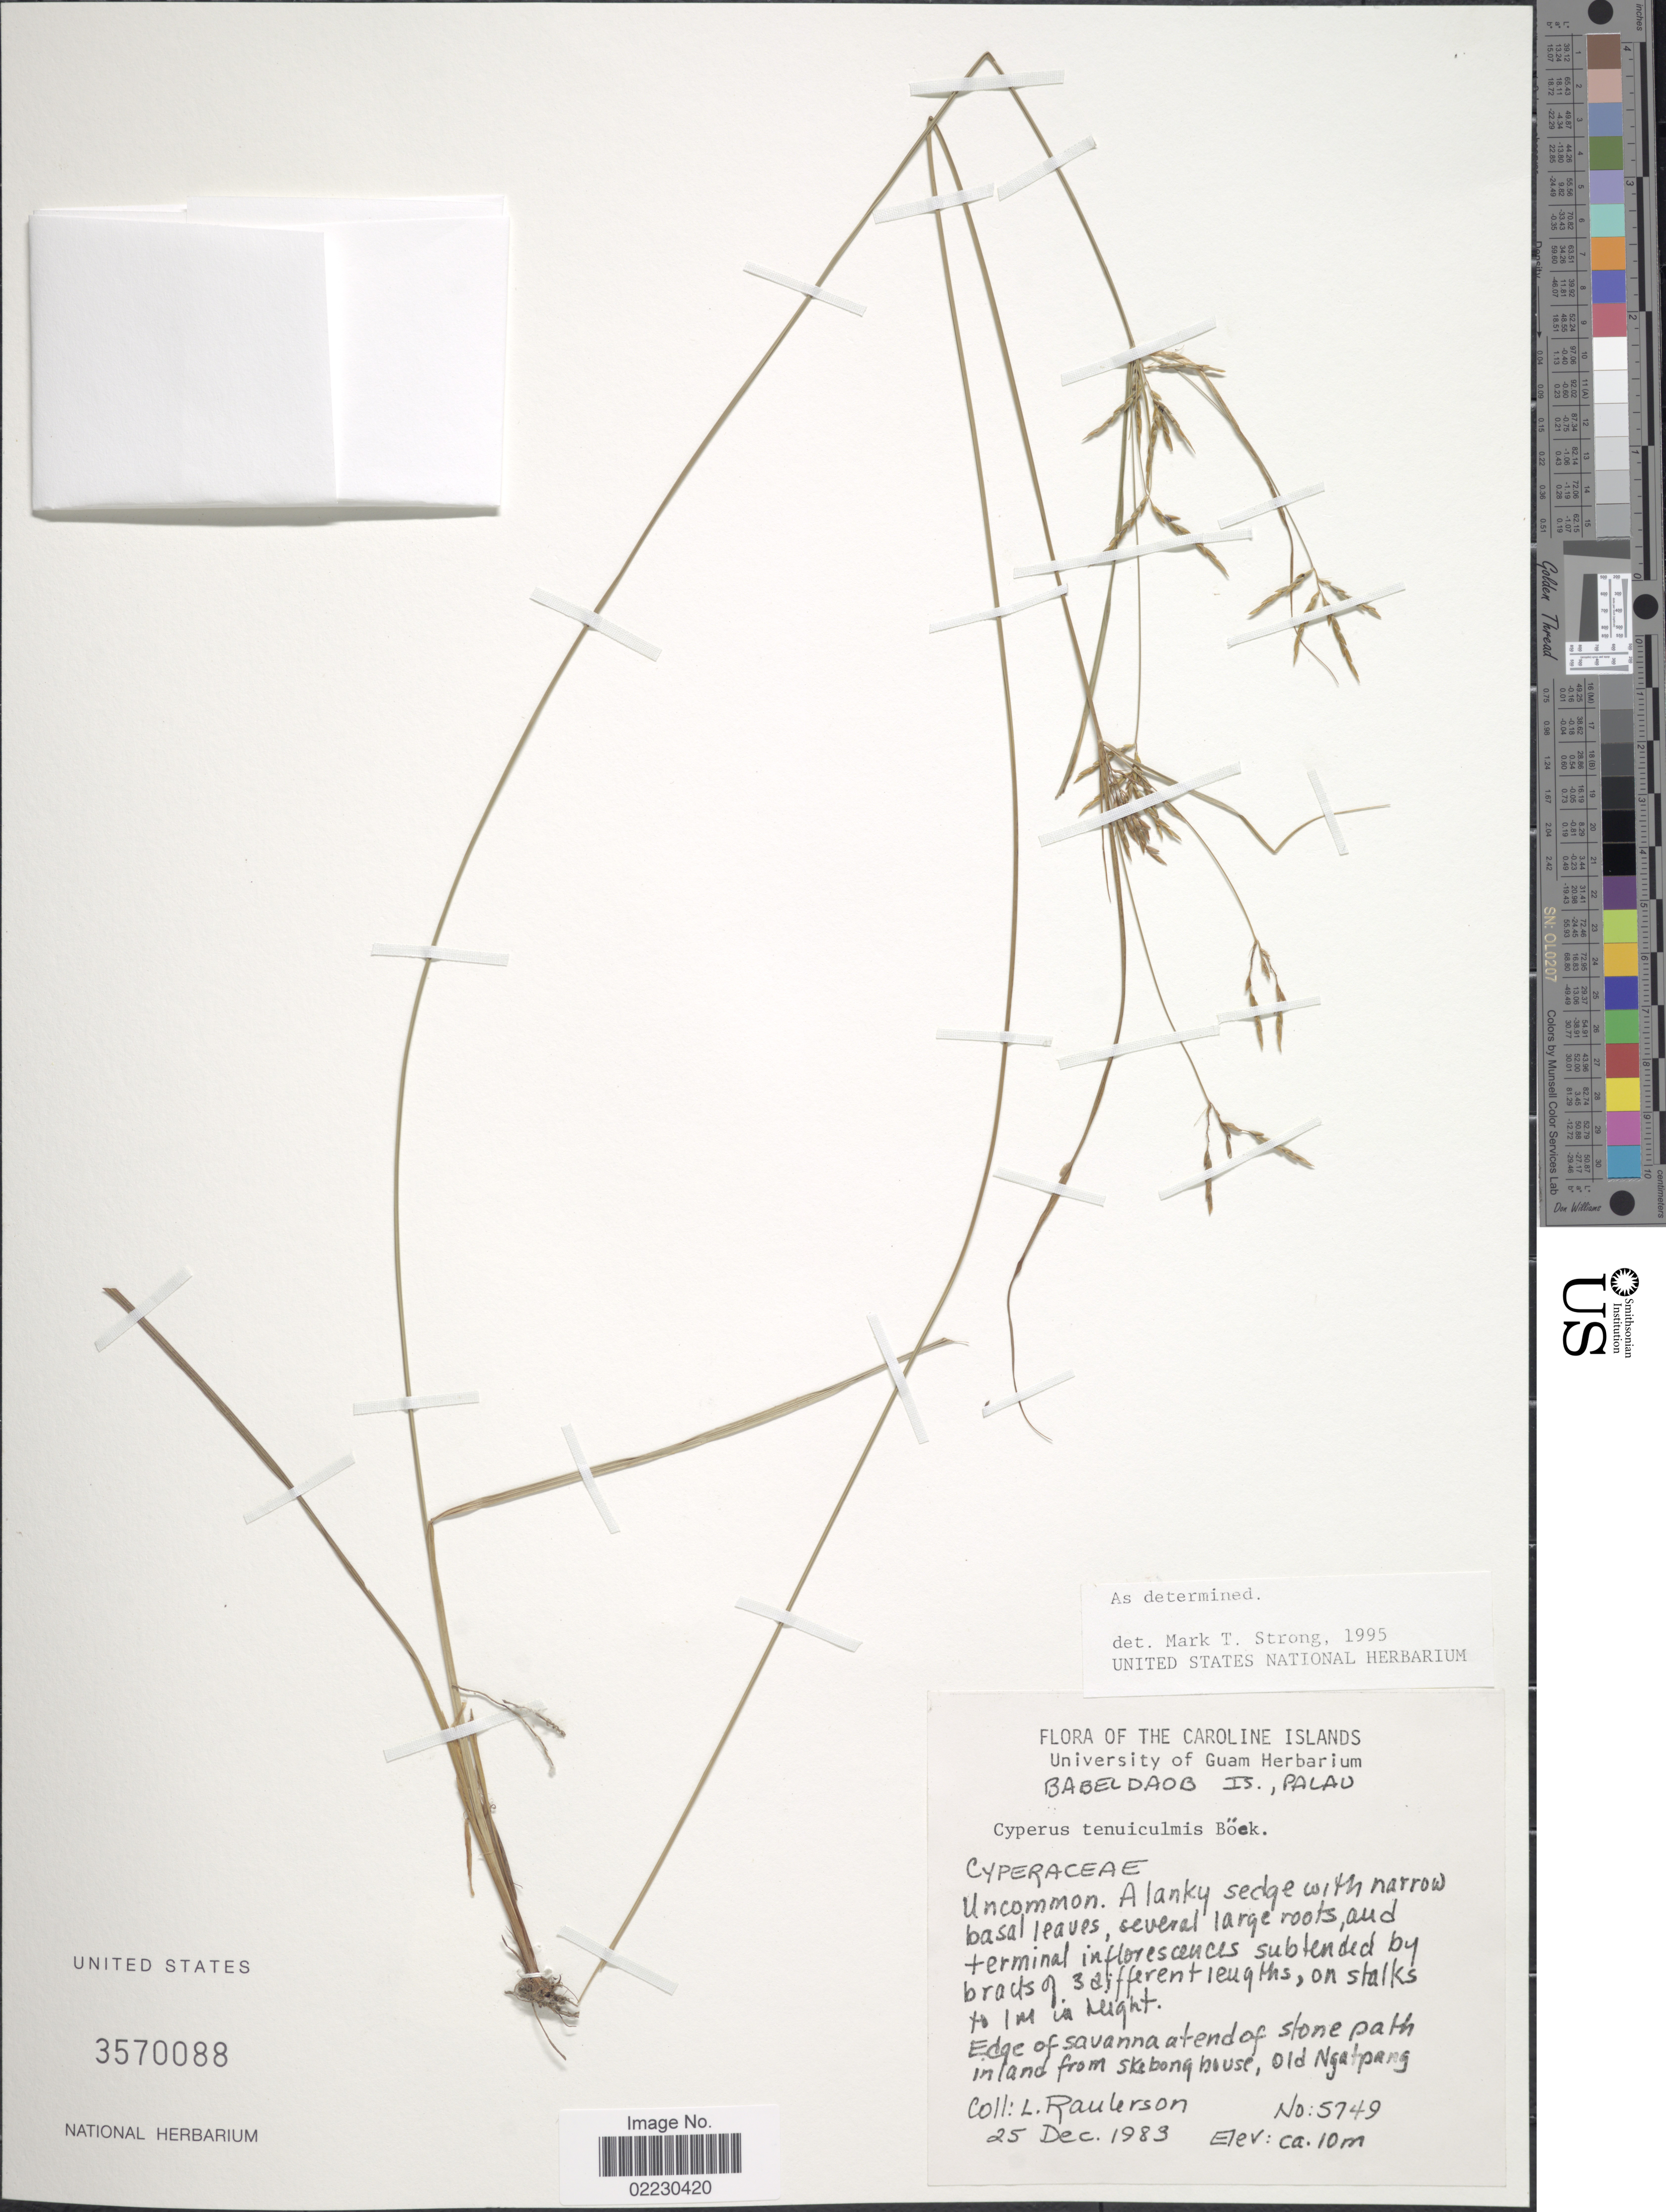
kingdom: Plantae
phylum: Tracheophyta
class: Liliopsida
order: Poales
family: Cyperaceae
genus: Cyperus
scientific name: Cyperus tenuiculmis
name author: Boeckeler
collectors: L. Raulerson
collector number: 5749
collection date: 1983-12-25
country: Palau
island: Babeldaob [Babelthuap]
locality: The Caroline Islands, Babeldaob Is., Palau, Edge of savanna atend of stone path inland from skebong house, old Ngatpang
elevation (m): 10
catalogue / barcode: US 3570088